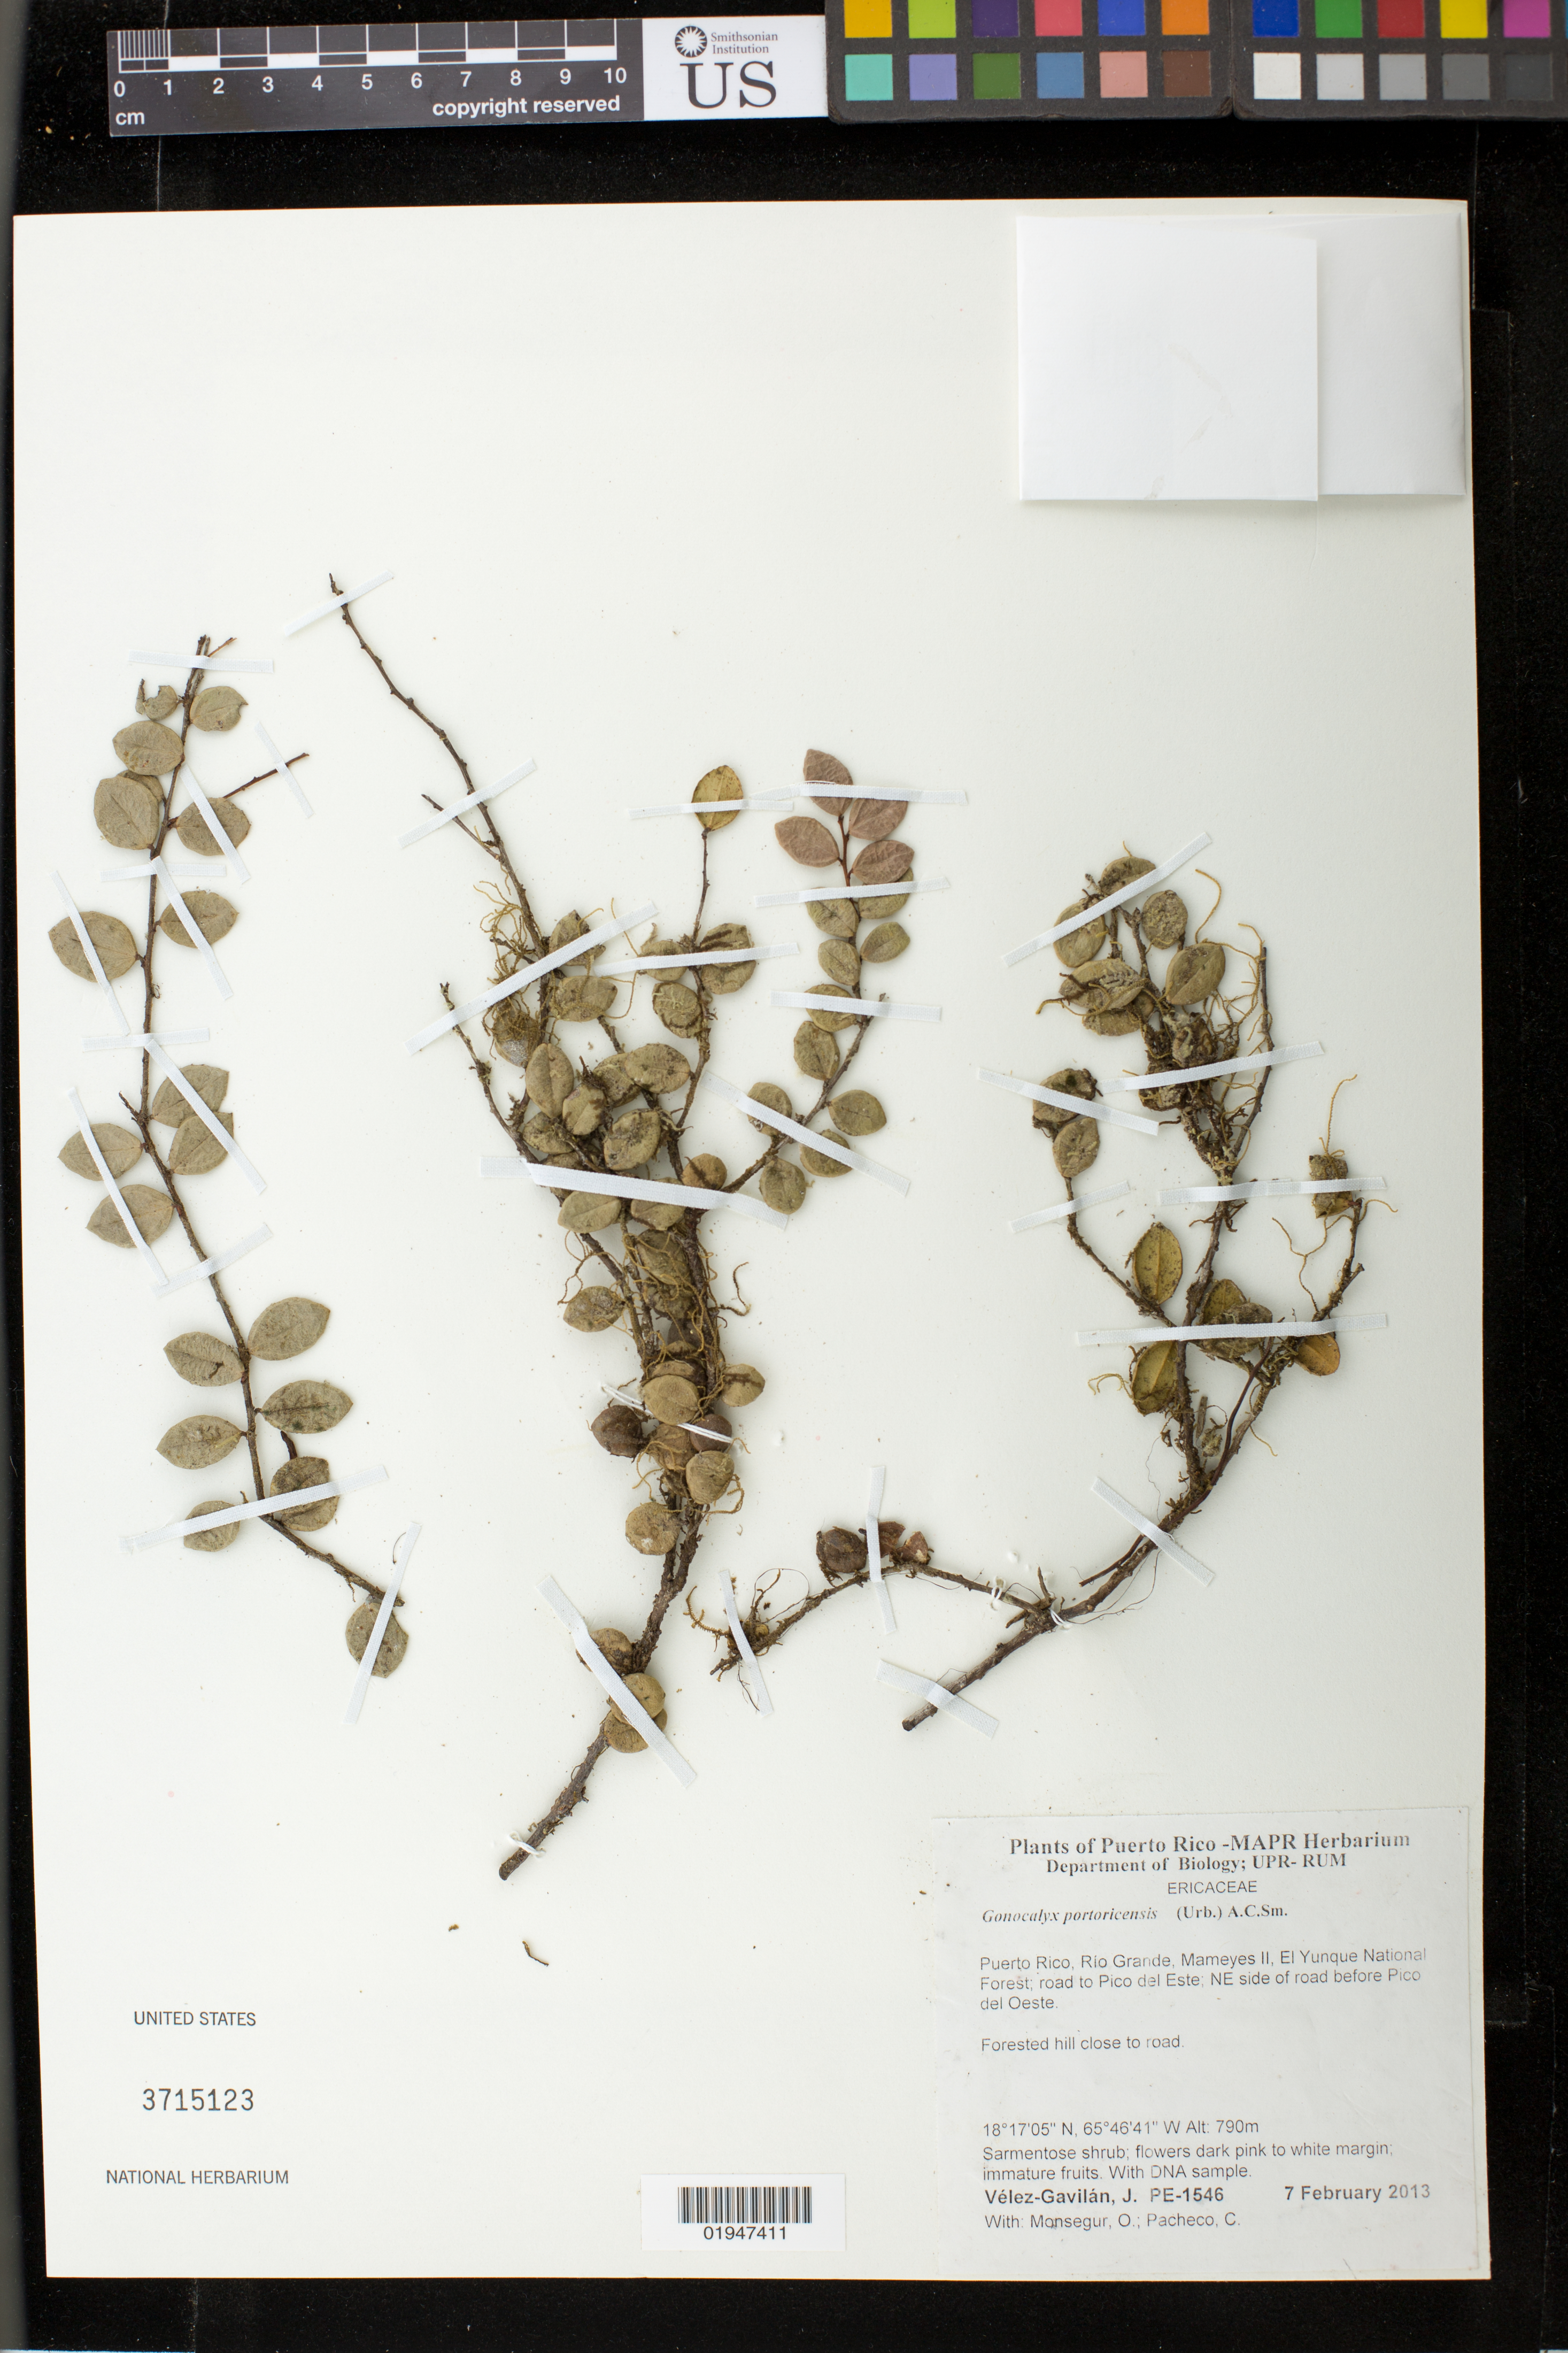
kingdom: Plantae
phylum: Tracheophyta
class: Magnoliopsida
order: Ericales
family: Ericaceae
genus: Gonocalyx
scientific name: Gonocalyx portoricensis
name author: (Urb.) A.C. Sm.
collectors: J. Vélez-Gavilán, O. Monsegur & C. Pacheco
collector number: PE-1546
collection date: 2013-02-07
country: Puerto Rico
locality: Río Grande, Mameyes II, El Yunque National Forest; road to Pico del Este, NE side of road before Pico del Oeste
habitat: Forested hill close to road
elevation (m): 790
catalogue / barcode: US 3715123